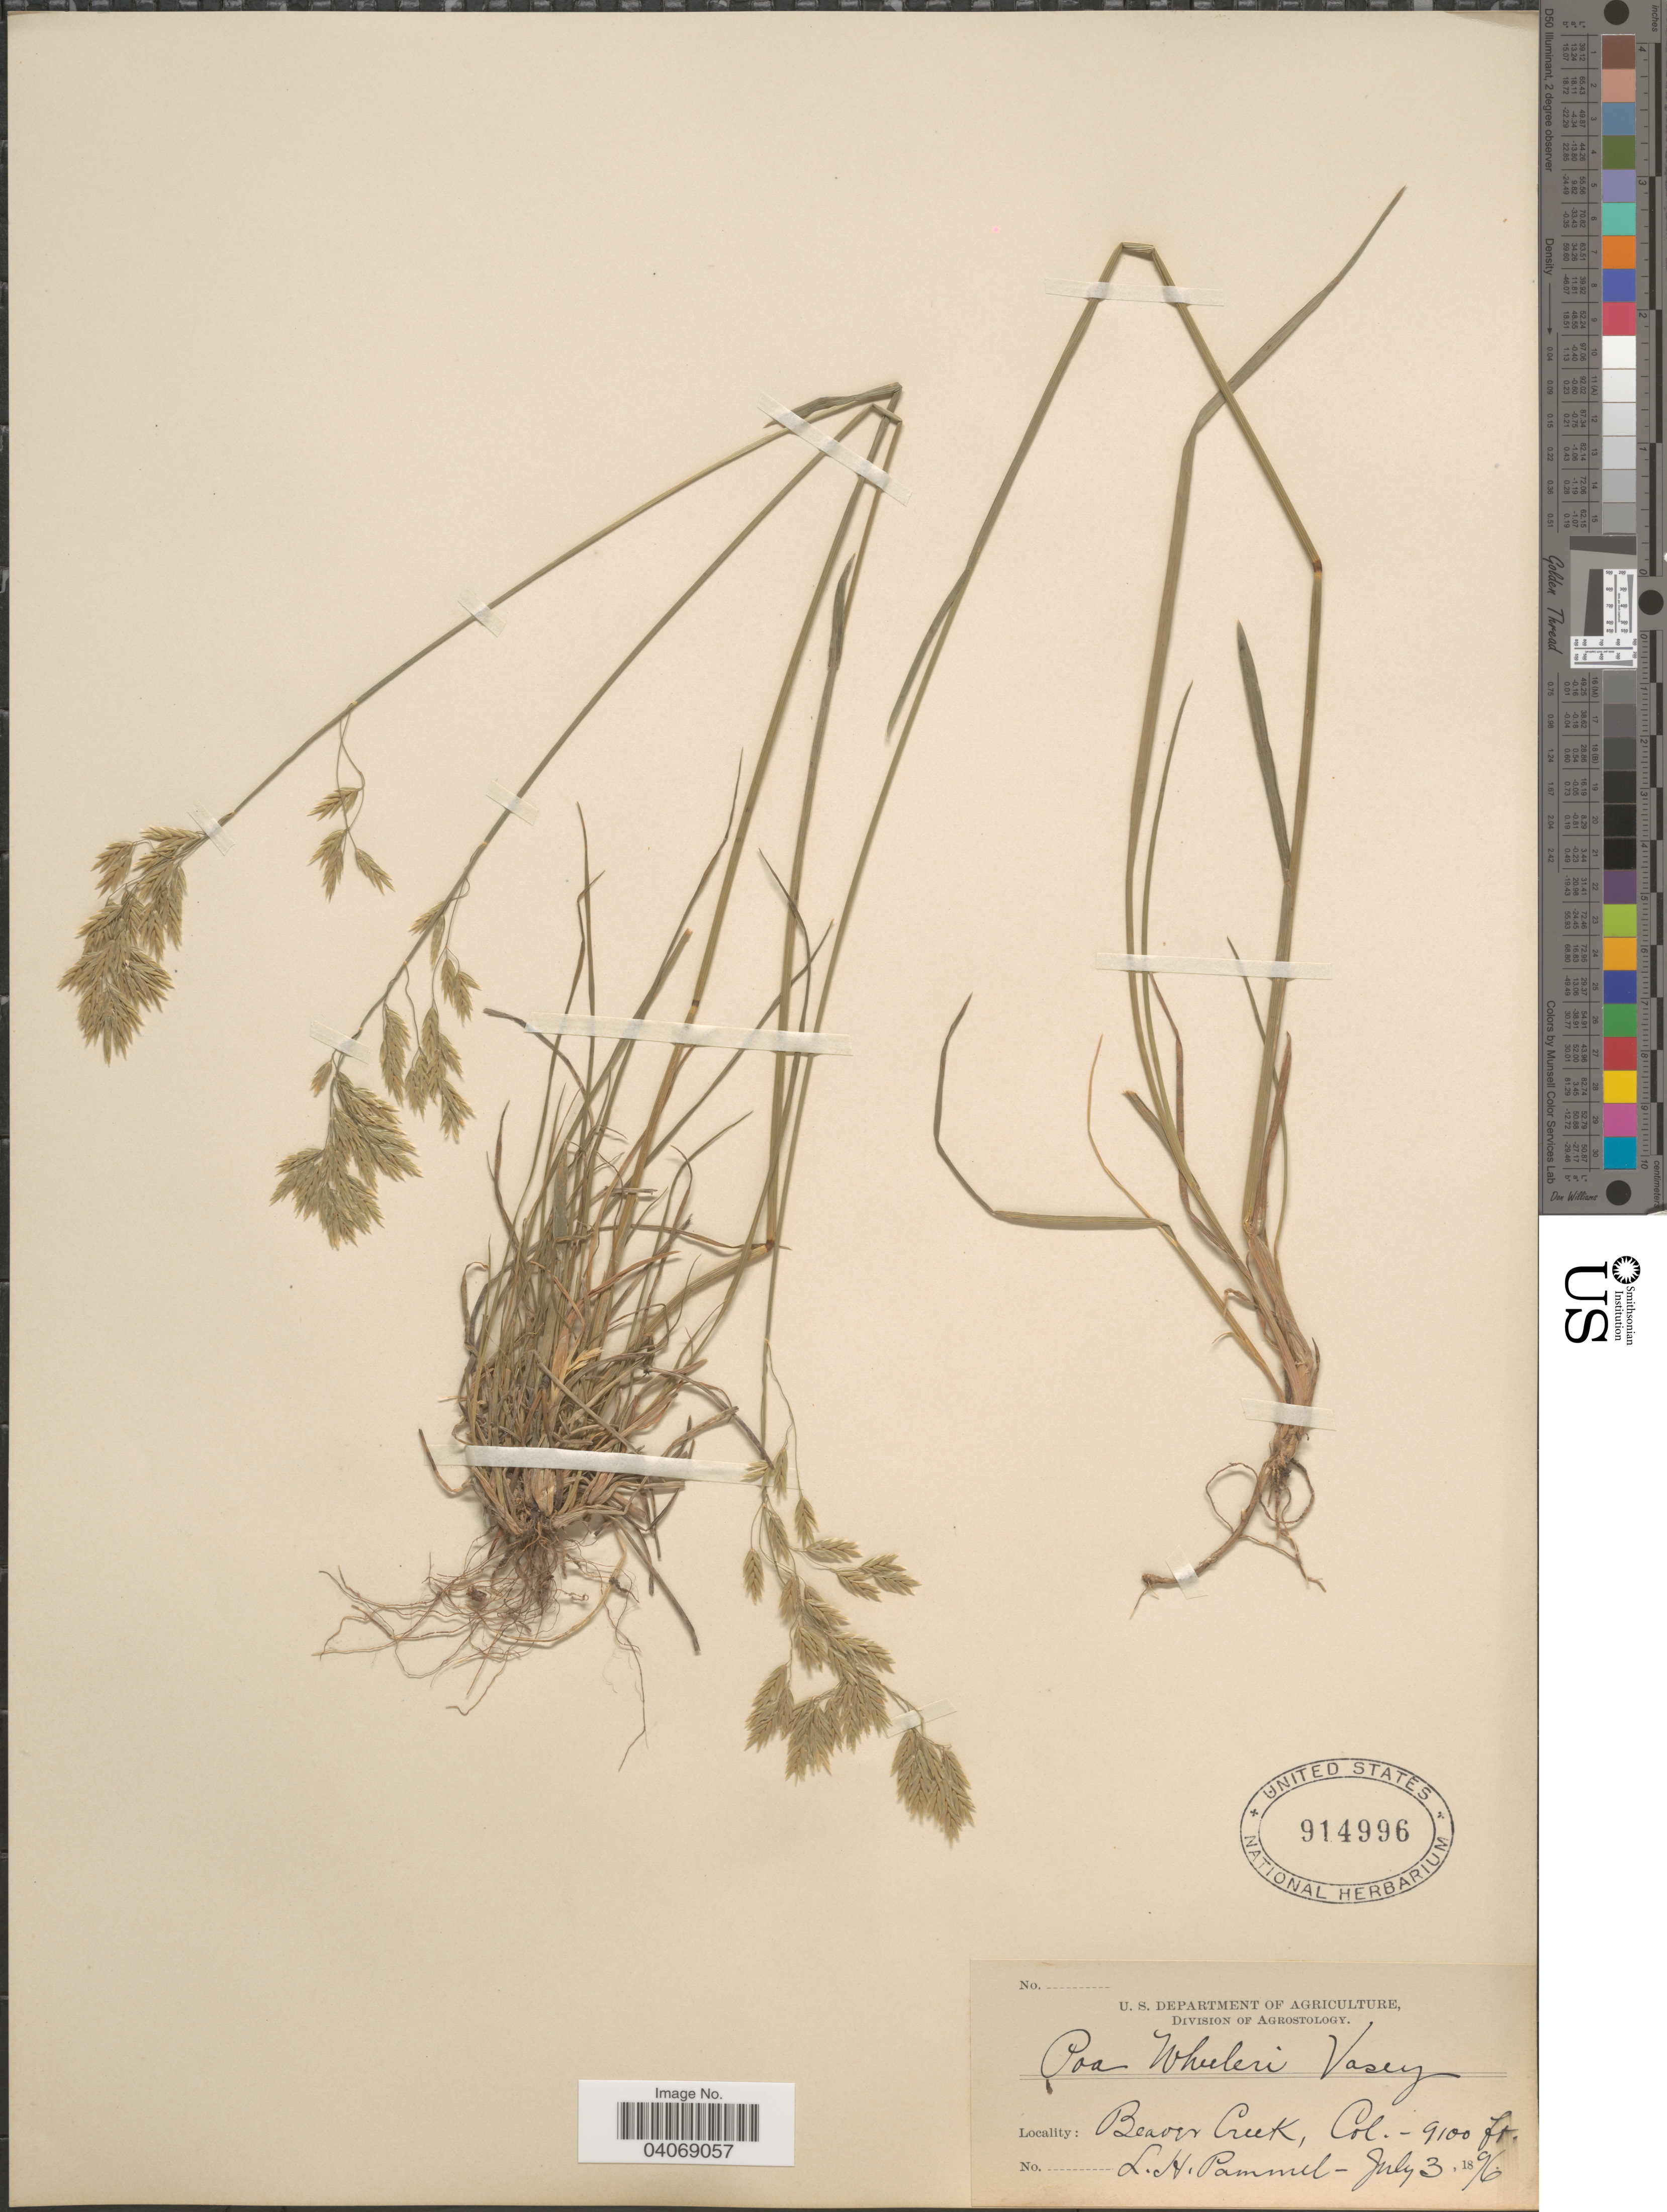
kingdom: Plantae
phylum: Tracheophyta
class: Liliopsida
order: Poales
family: Poaceae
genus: Poa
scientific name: Poa wheeleri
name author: Vasey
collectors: L. Pammel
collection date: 1896-07-03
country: United States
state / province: Colorado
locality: Beaver Creek.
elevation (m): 2774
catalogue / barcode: US 914996